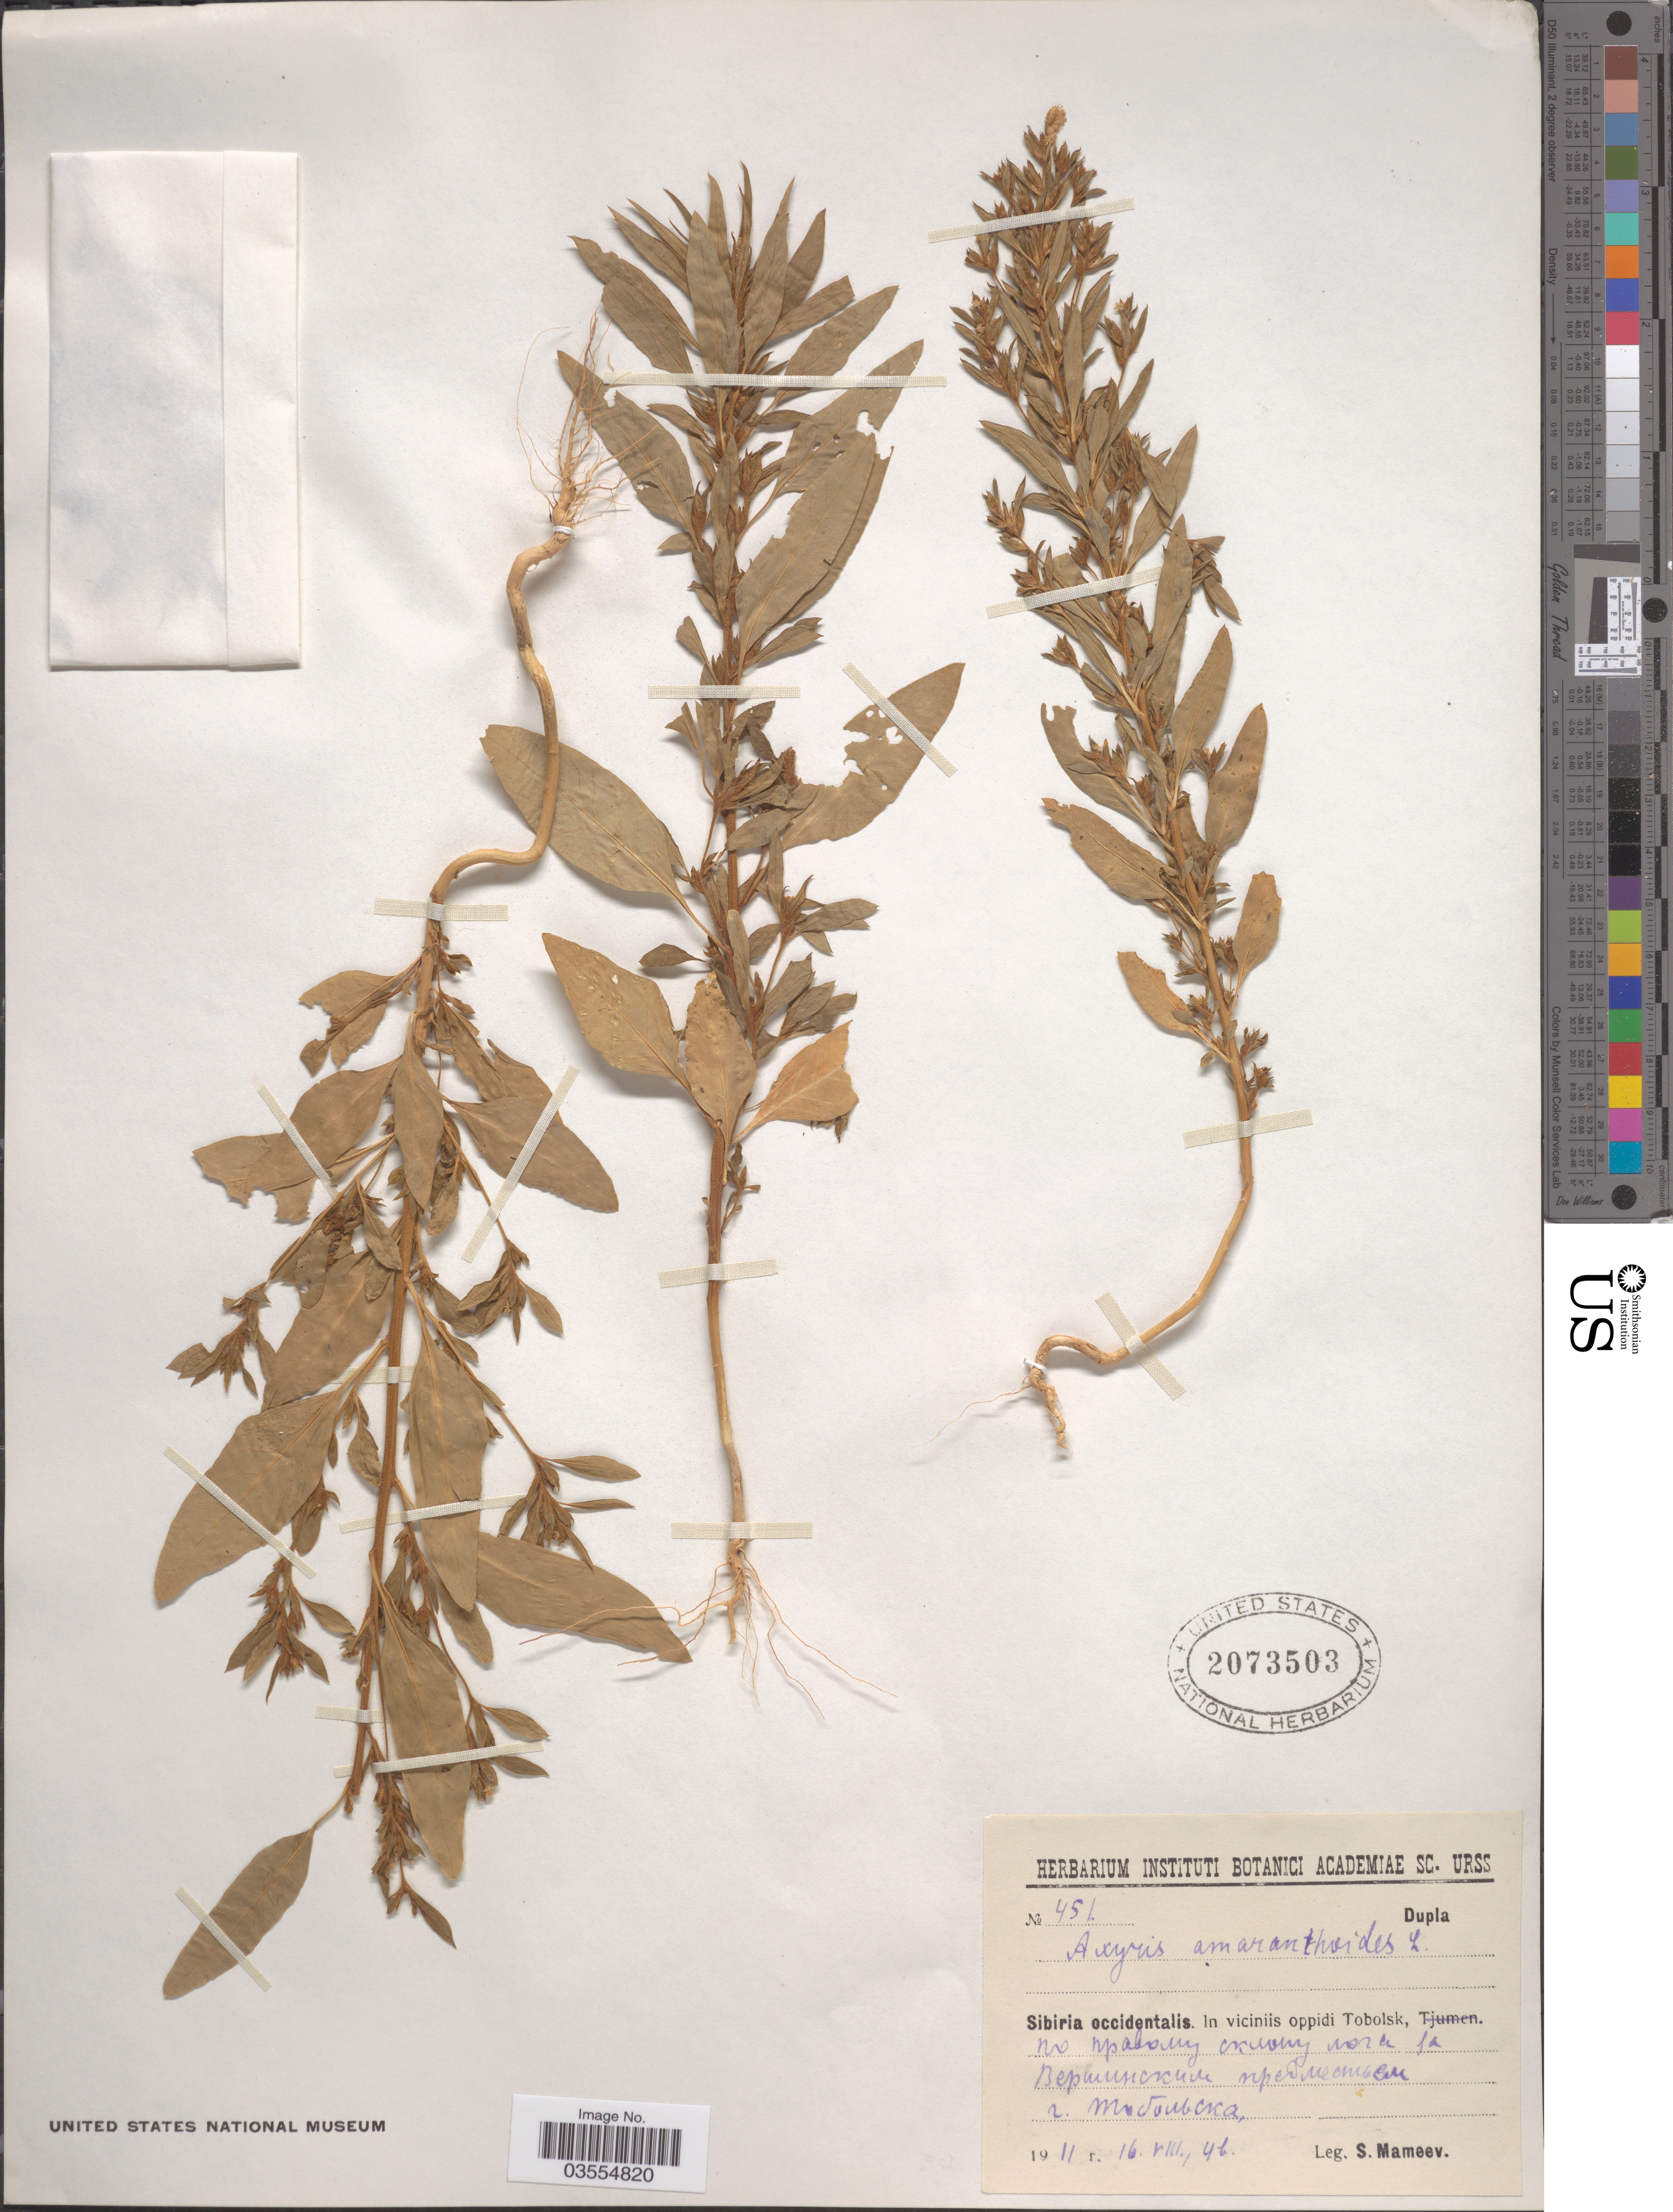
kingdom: Plantae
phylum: Tracheophyta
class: Magnoliopsida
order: Caryophyllales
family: Amaranthaceae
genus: Axyris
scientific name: Axyris amaranthoides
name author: L.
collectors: S. Mameev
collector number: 451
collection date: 1911-08-16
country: Russian Federation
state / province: Tyumen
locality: Sibiria occidentalis. In viciniis oppidi Tobolsk. X.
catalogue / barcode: US 2073503